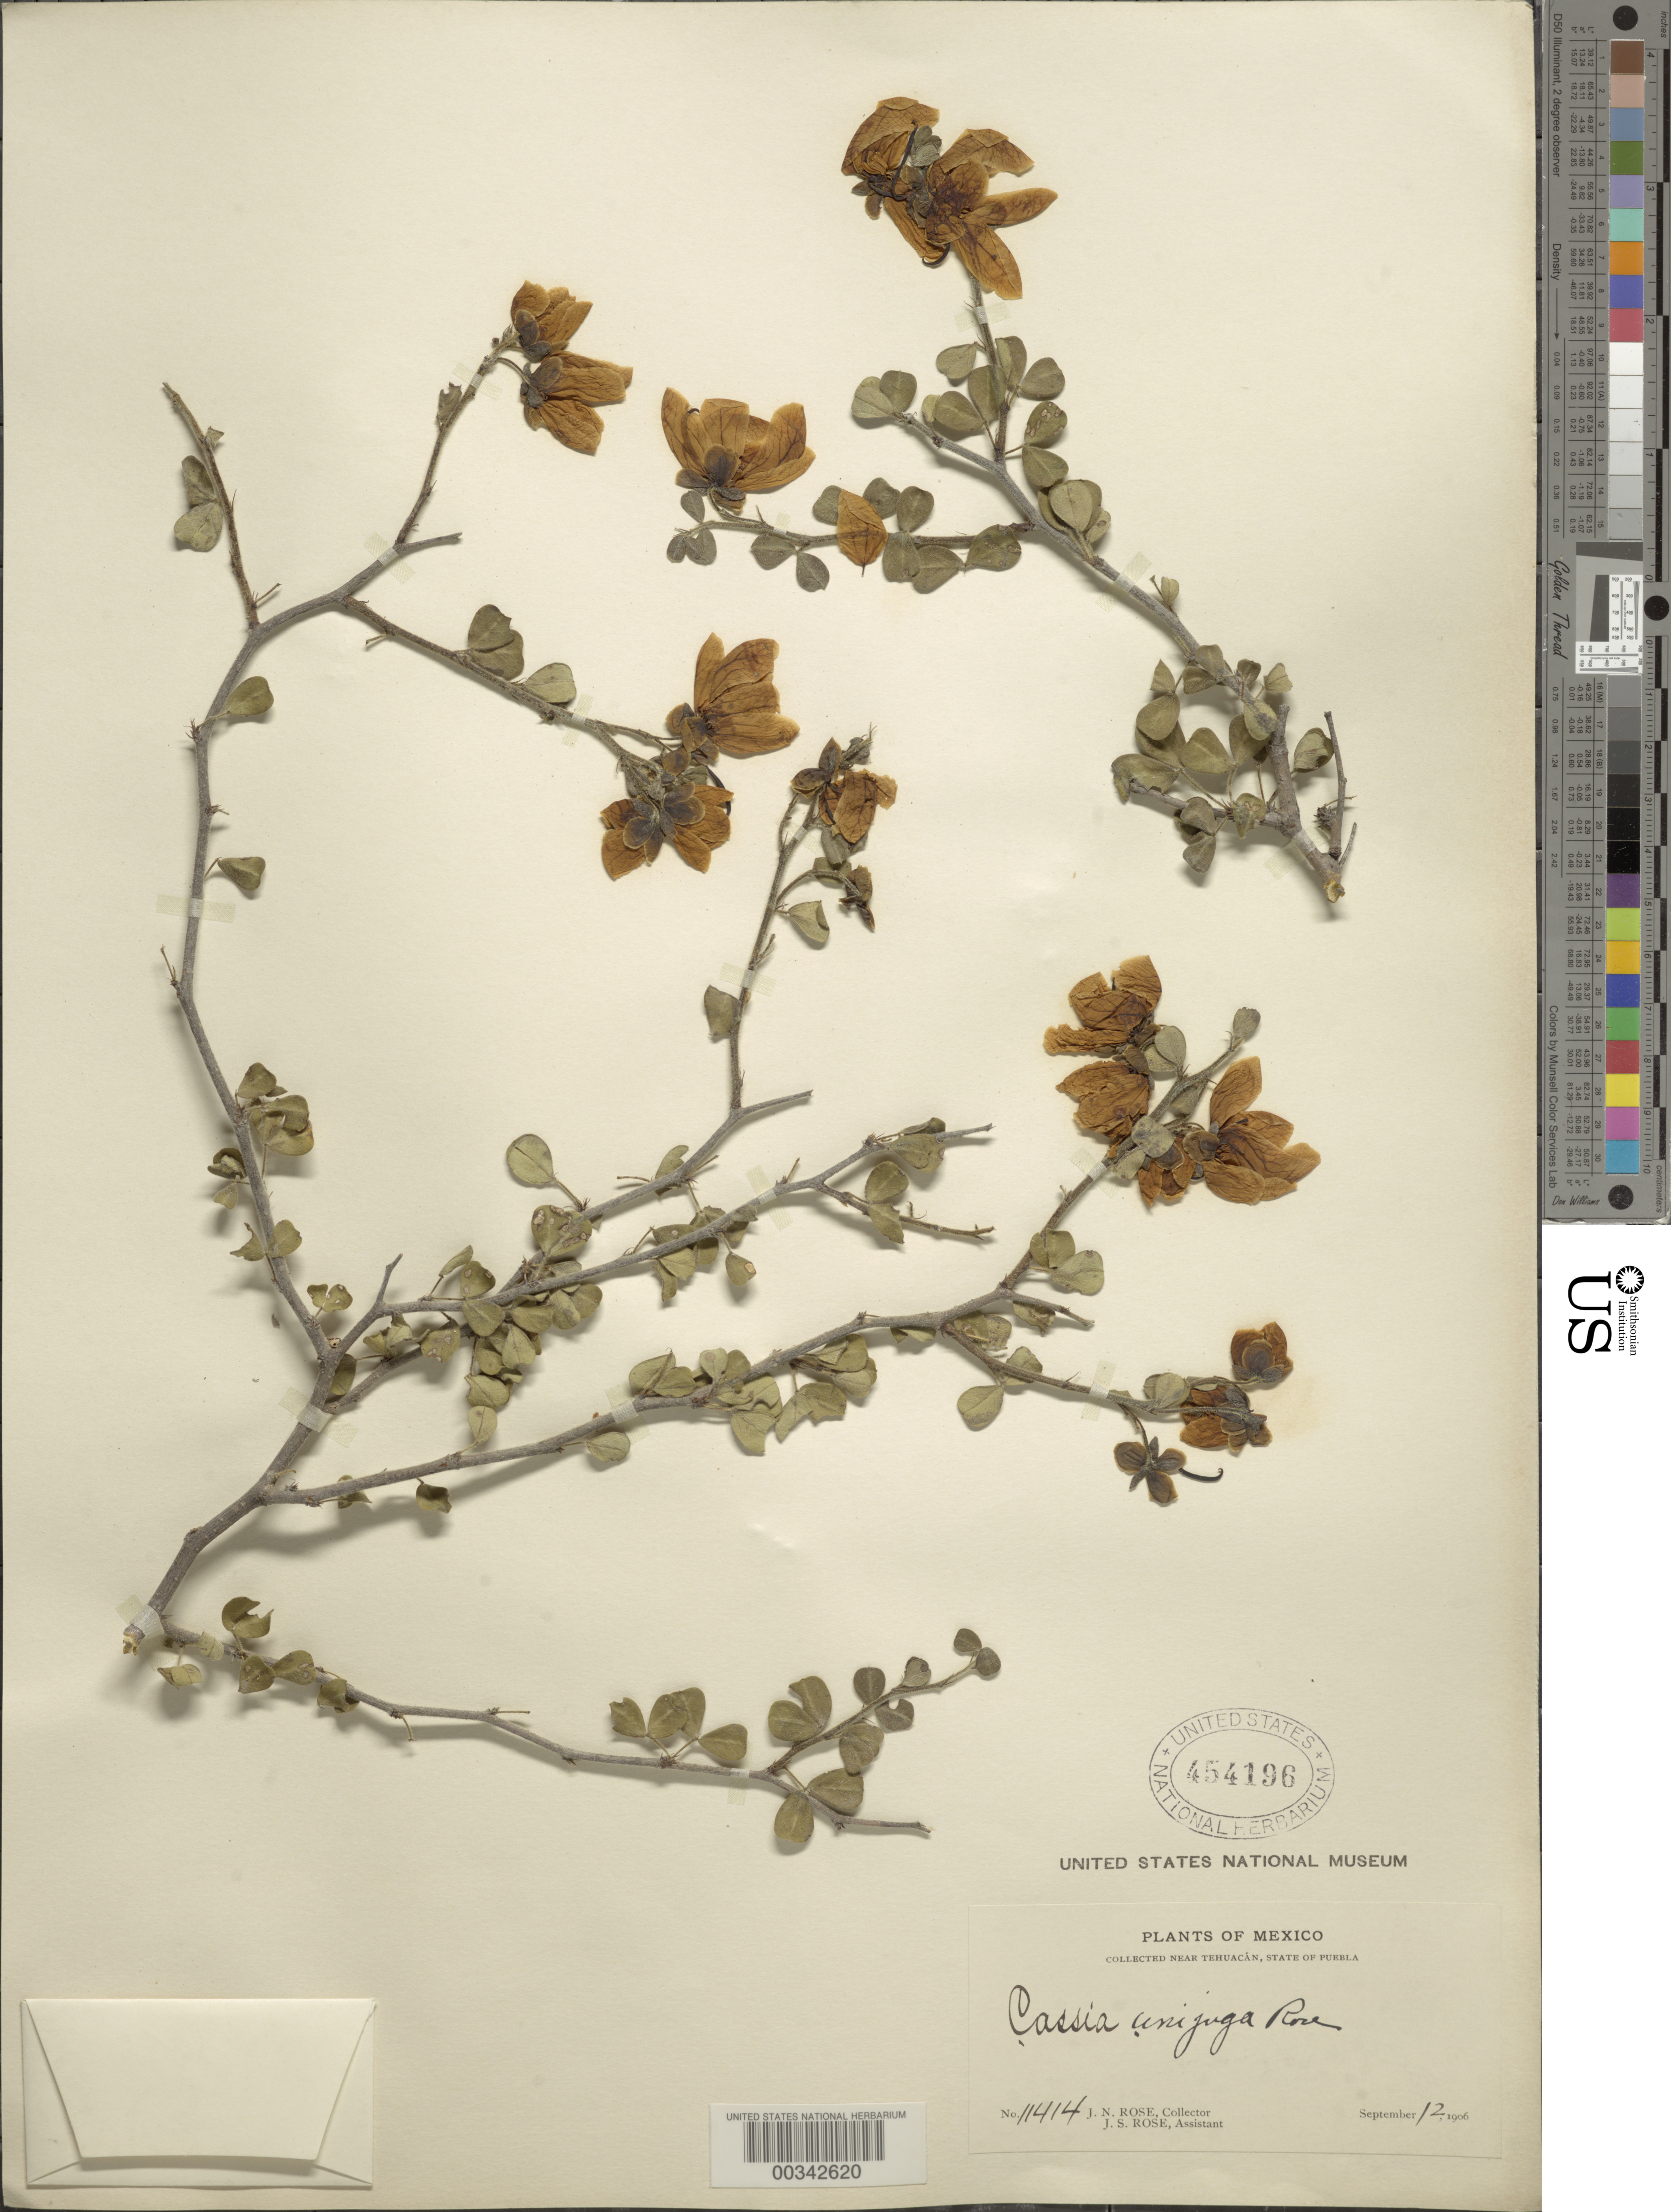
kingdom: Plantae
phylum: Tracheophyta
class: Magnoliopsida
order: Fabales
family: Fabaceae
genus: Senna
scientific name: Senna unijuga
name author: (Rose) H.S. Irwin & Barneby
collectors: J. N. Rose & J. S. Rose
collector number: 11414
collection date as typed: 12 Sep 1906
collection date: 1906-09-12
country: Mexico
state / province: Puebla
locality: Near Tehuacan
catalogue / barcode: US 454196